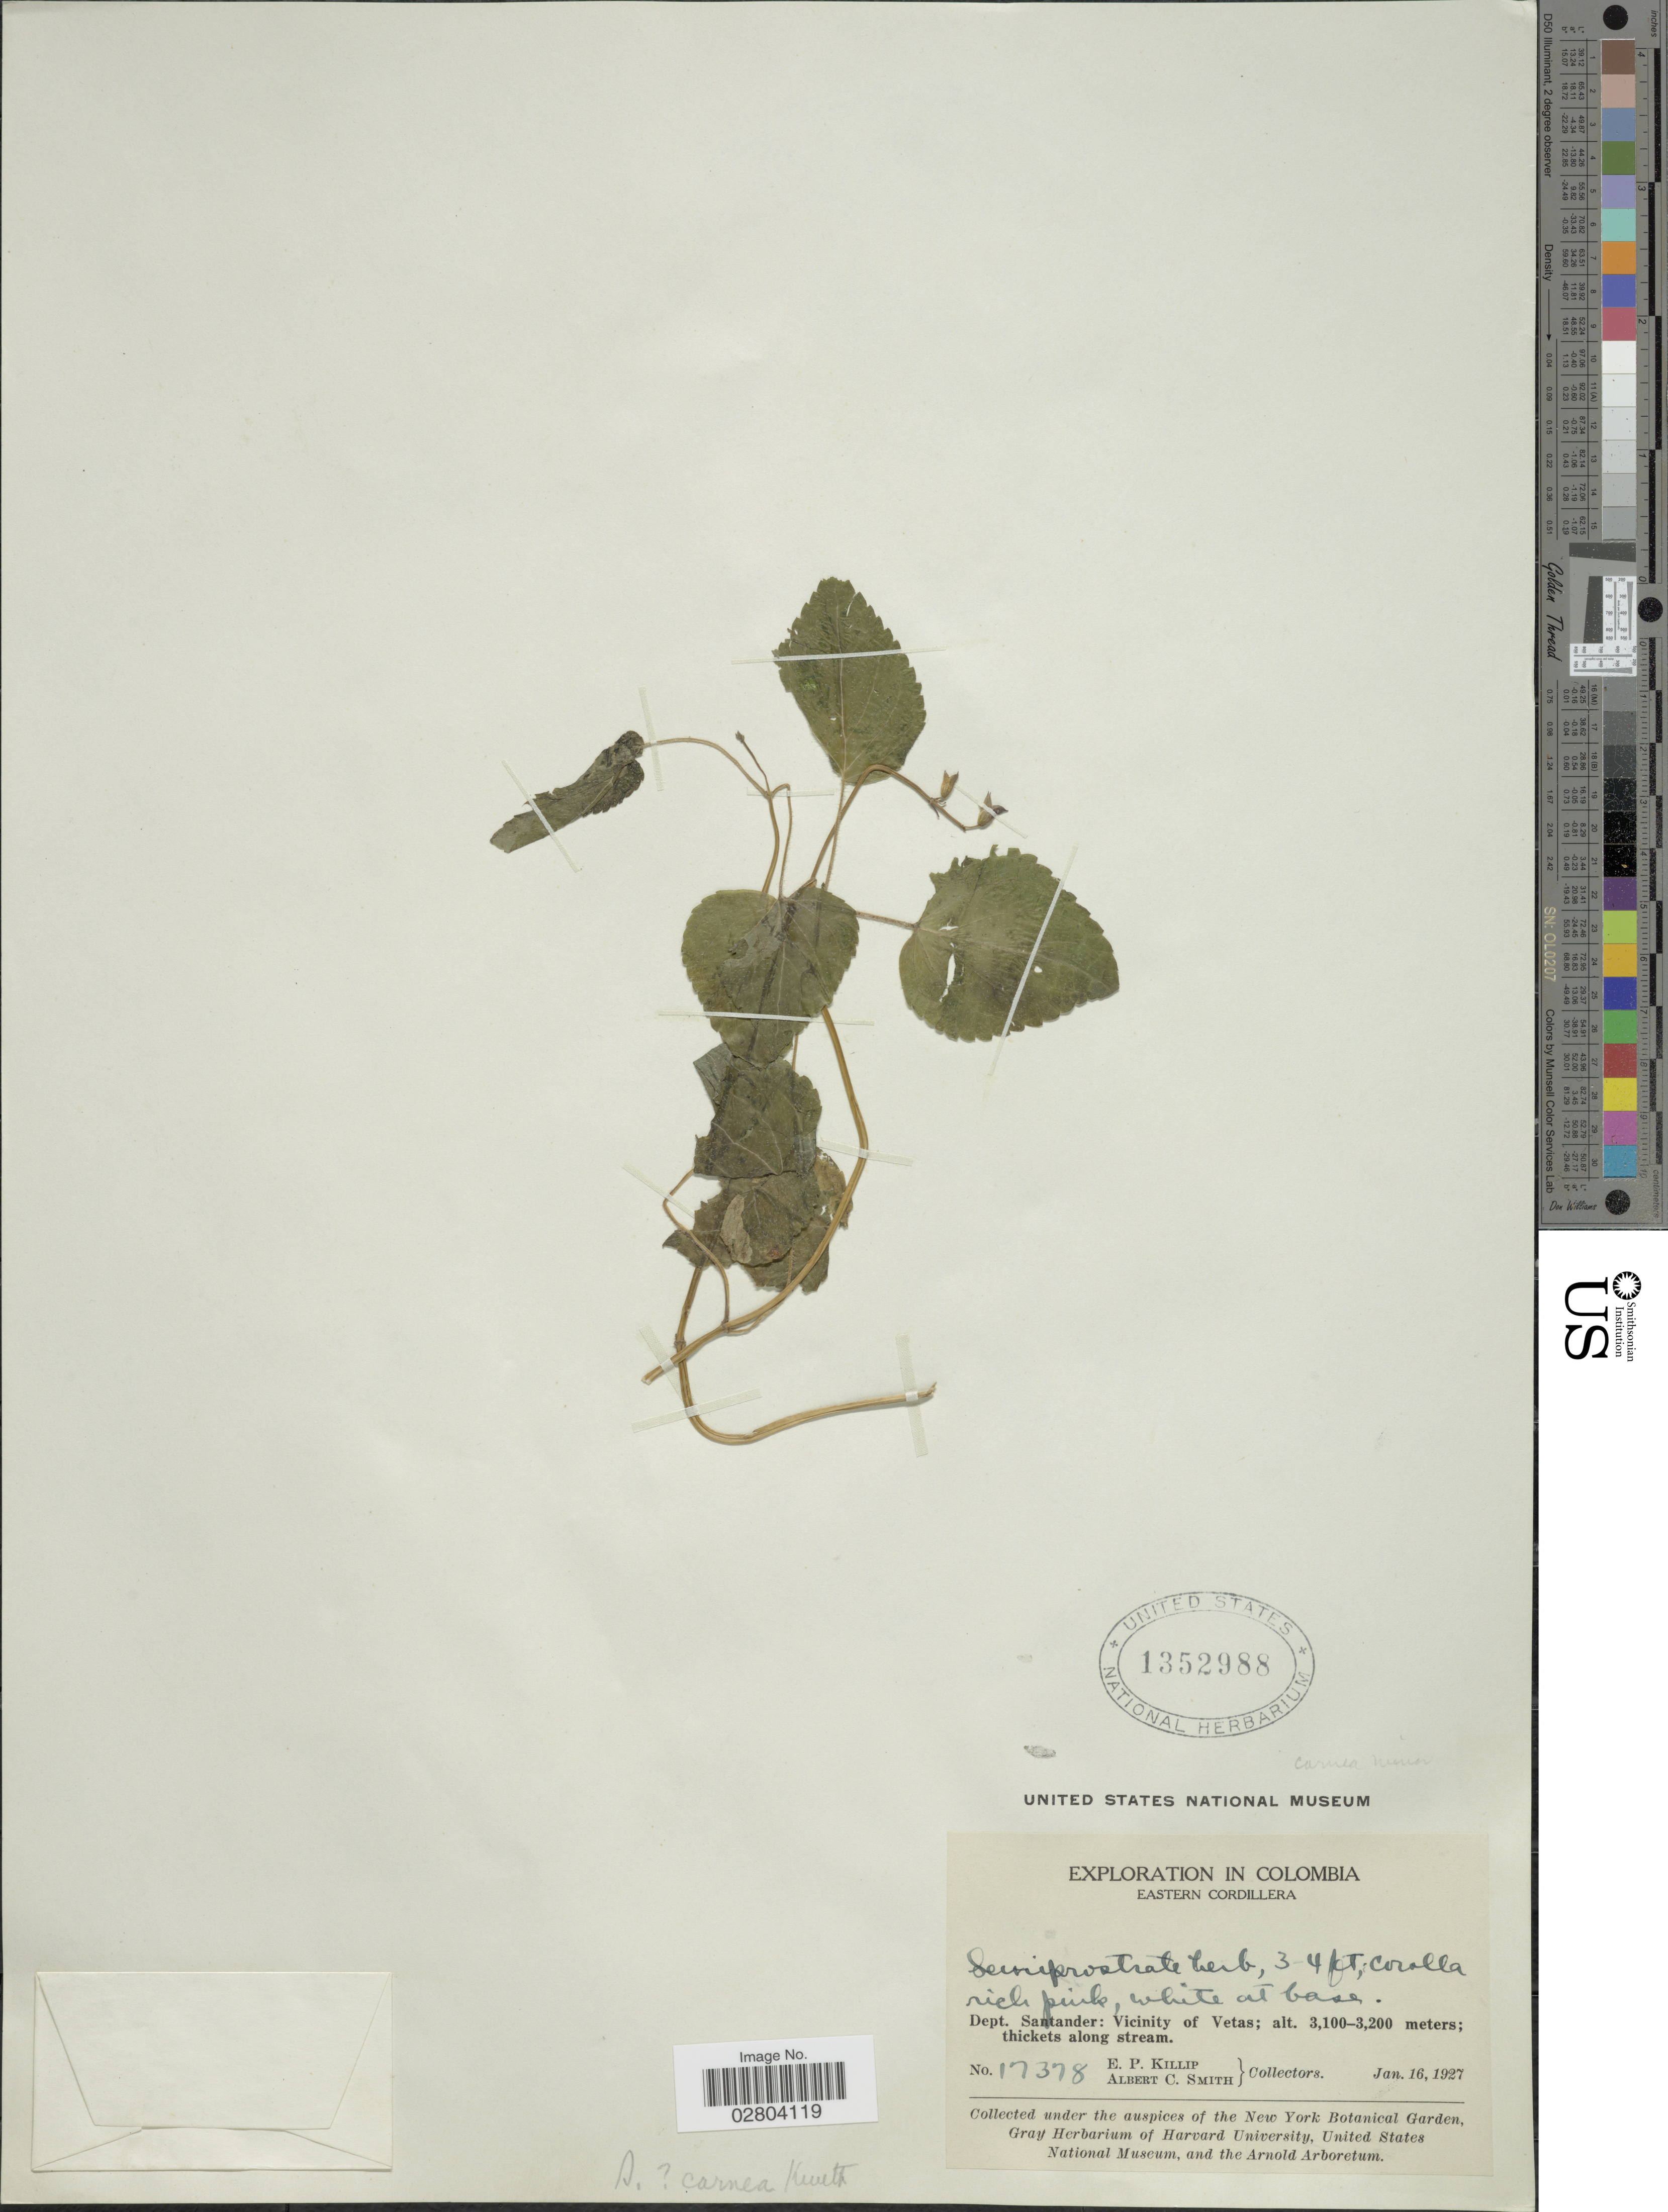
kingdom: Plantae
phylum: Tracheophyta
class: Magnoliopsida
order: Lamiales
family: Lamiaceae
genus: Salvia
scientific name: Salvia carnea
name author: Kunth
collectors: E. P. Killip & A. C. Smith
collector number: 17378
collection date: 1927-01-16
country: Colombia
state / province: Santander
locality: Eastern Cordillera. Vicinity of Vetas; thickets along stream.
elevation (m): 3100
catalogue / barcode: US 1352988